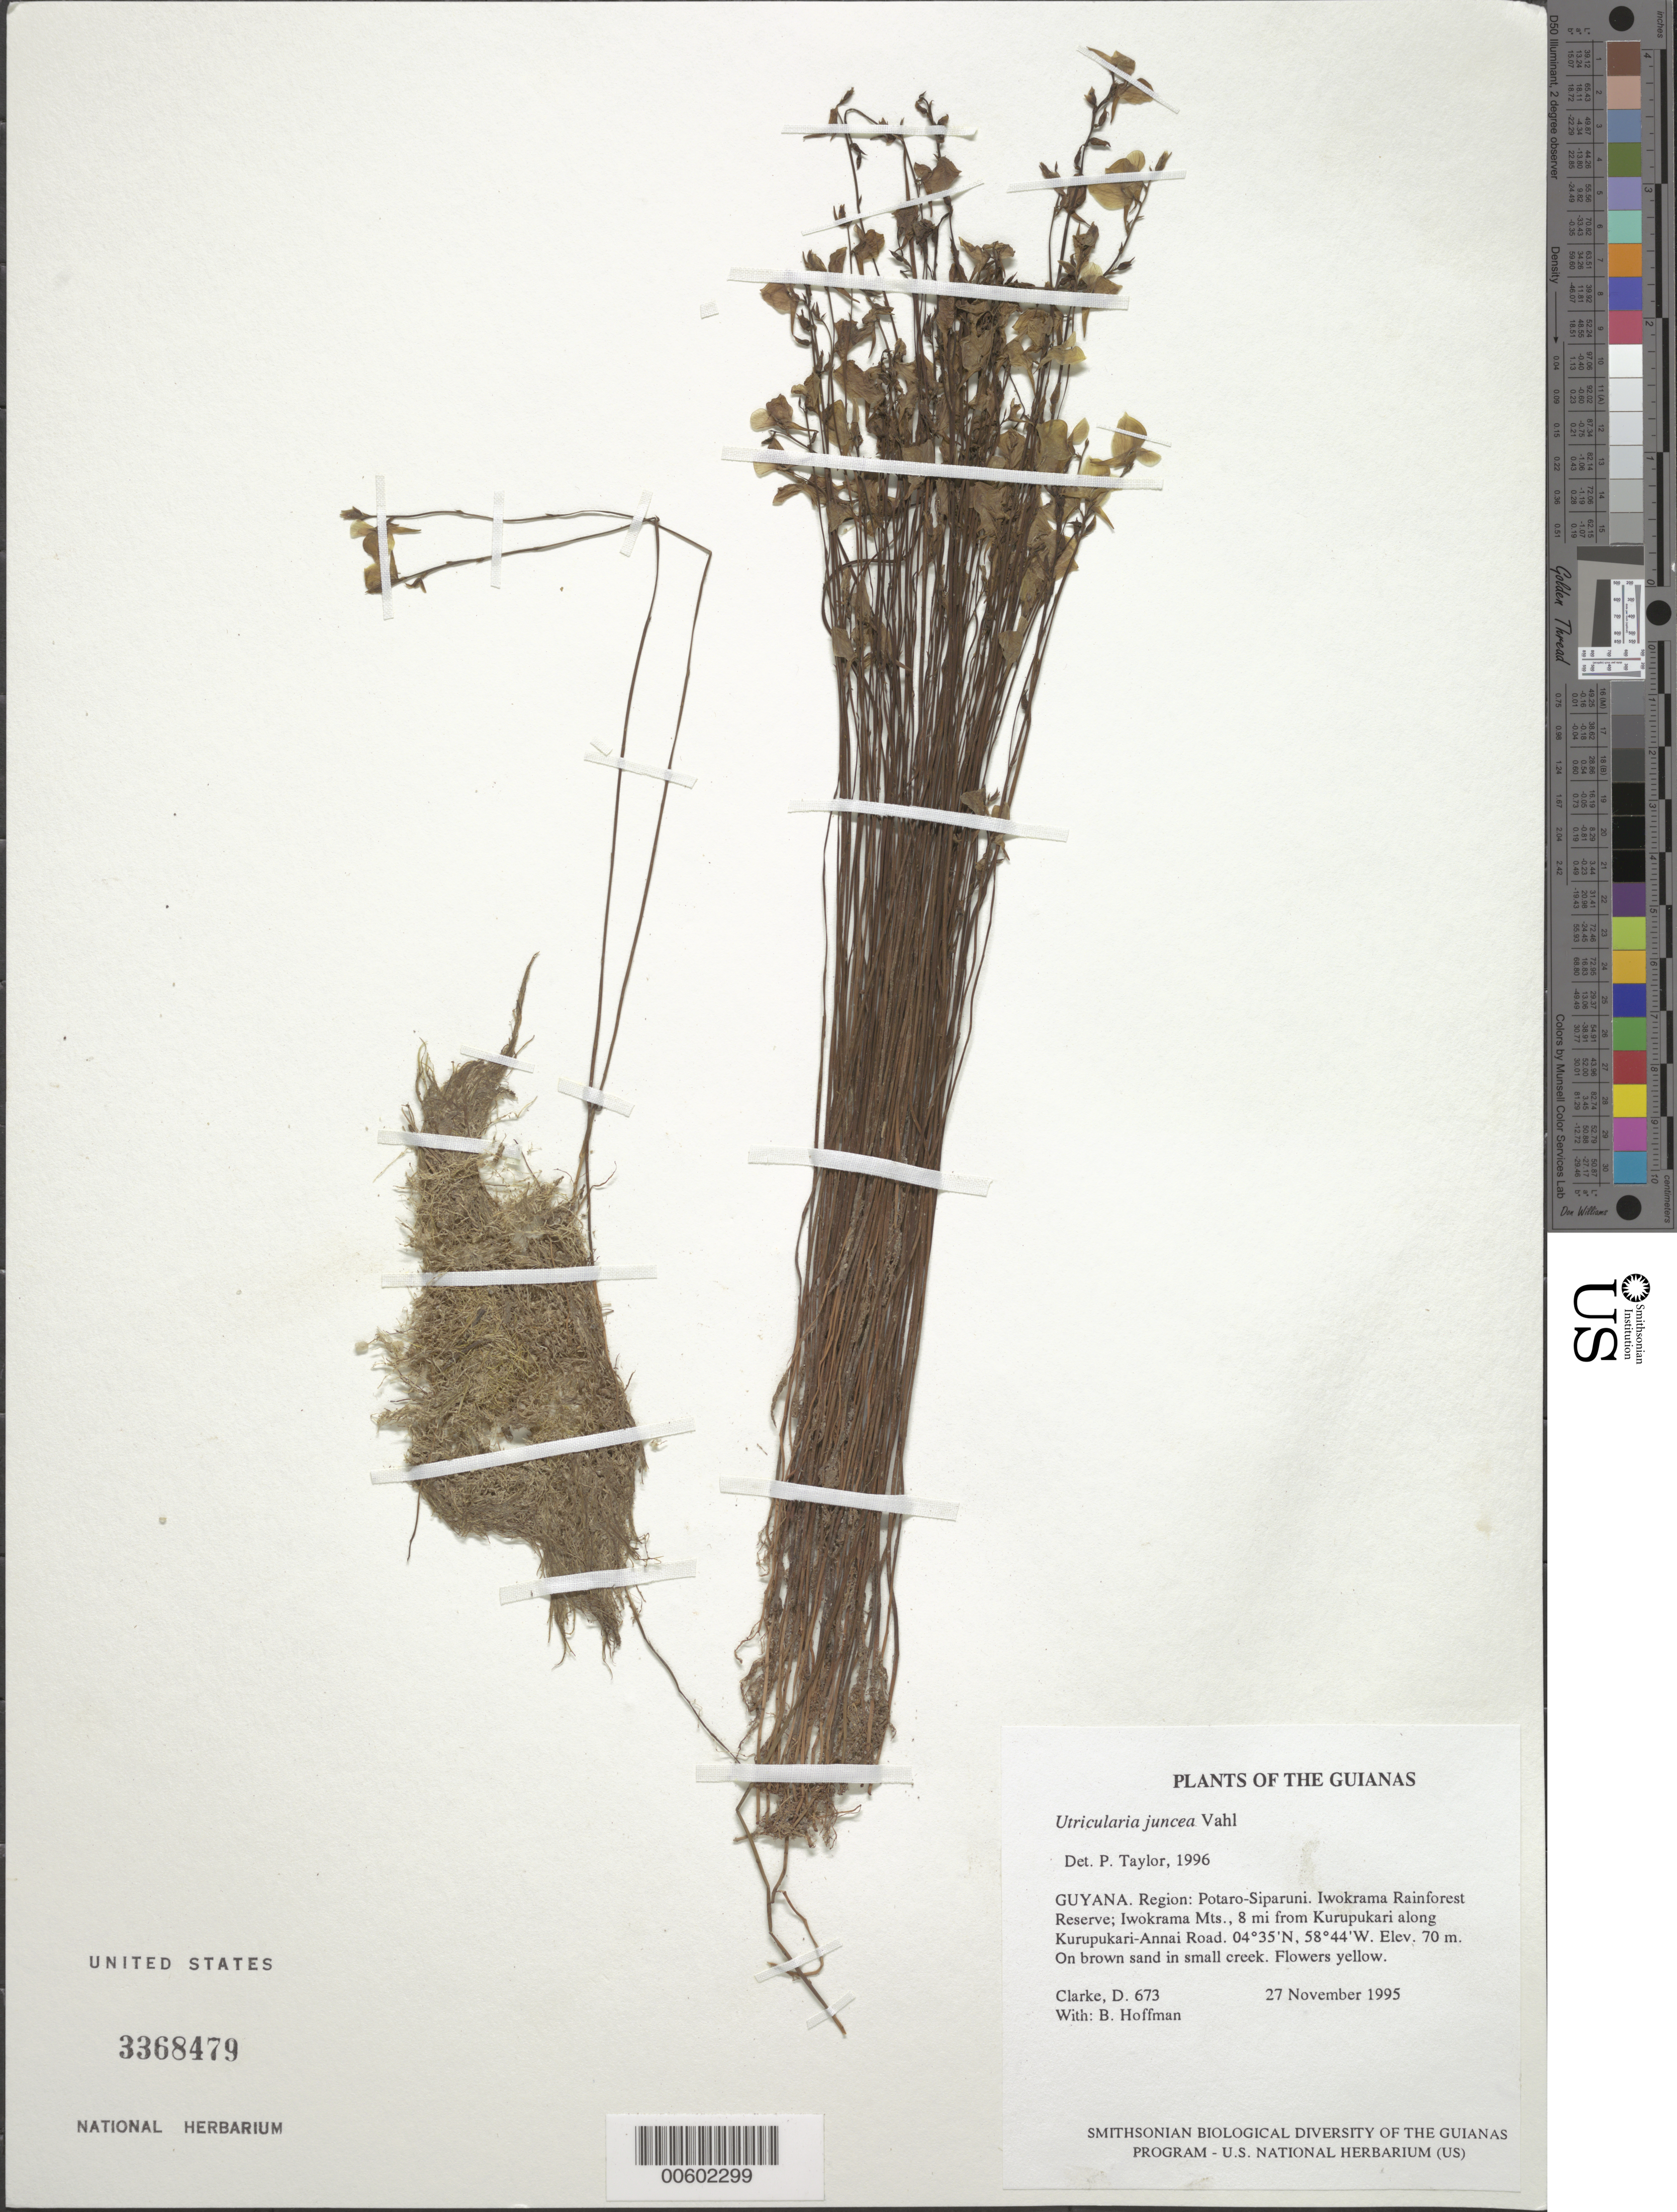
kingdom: Plantae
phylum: Tracheophyta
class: Magnoliopsida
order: Lamiales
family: Lentibulariaceae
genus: Utricularia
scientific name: Utricularia juncea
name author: Vahl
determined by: Taylor, P.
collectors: H. D. Clarke & B. Hoffman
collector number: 673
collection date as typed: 27 November 1995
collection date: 1995-11-27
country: Guyana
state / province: Potaro-Siparuni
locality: Iwokrama Rainforest Reserve; Iwokrama Mts., 8 mi from Kurupukari along Kurupukari-Annai Road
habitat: On brown sand in small creek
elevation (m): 70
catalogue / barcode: US 3368479